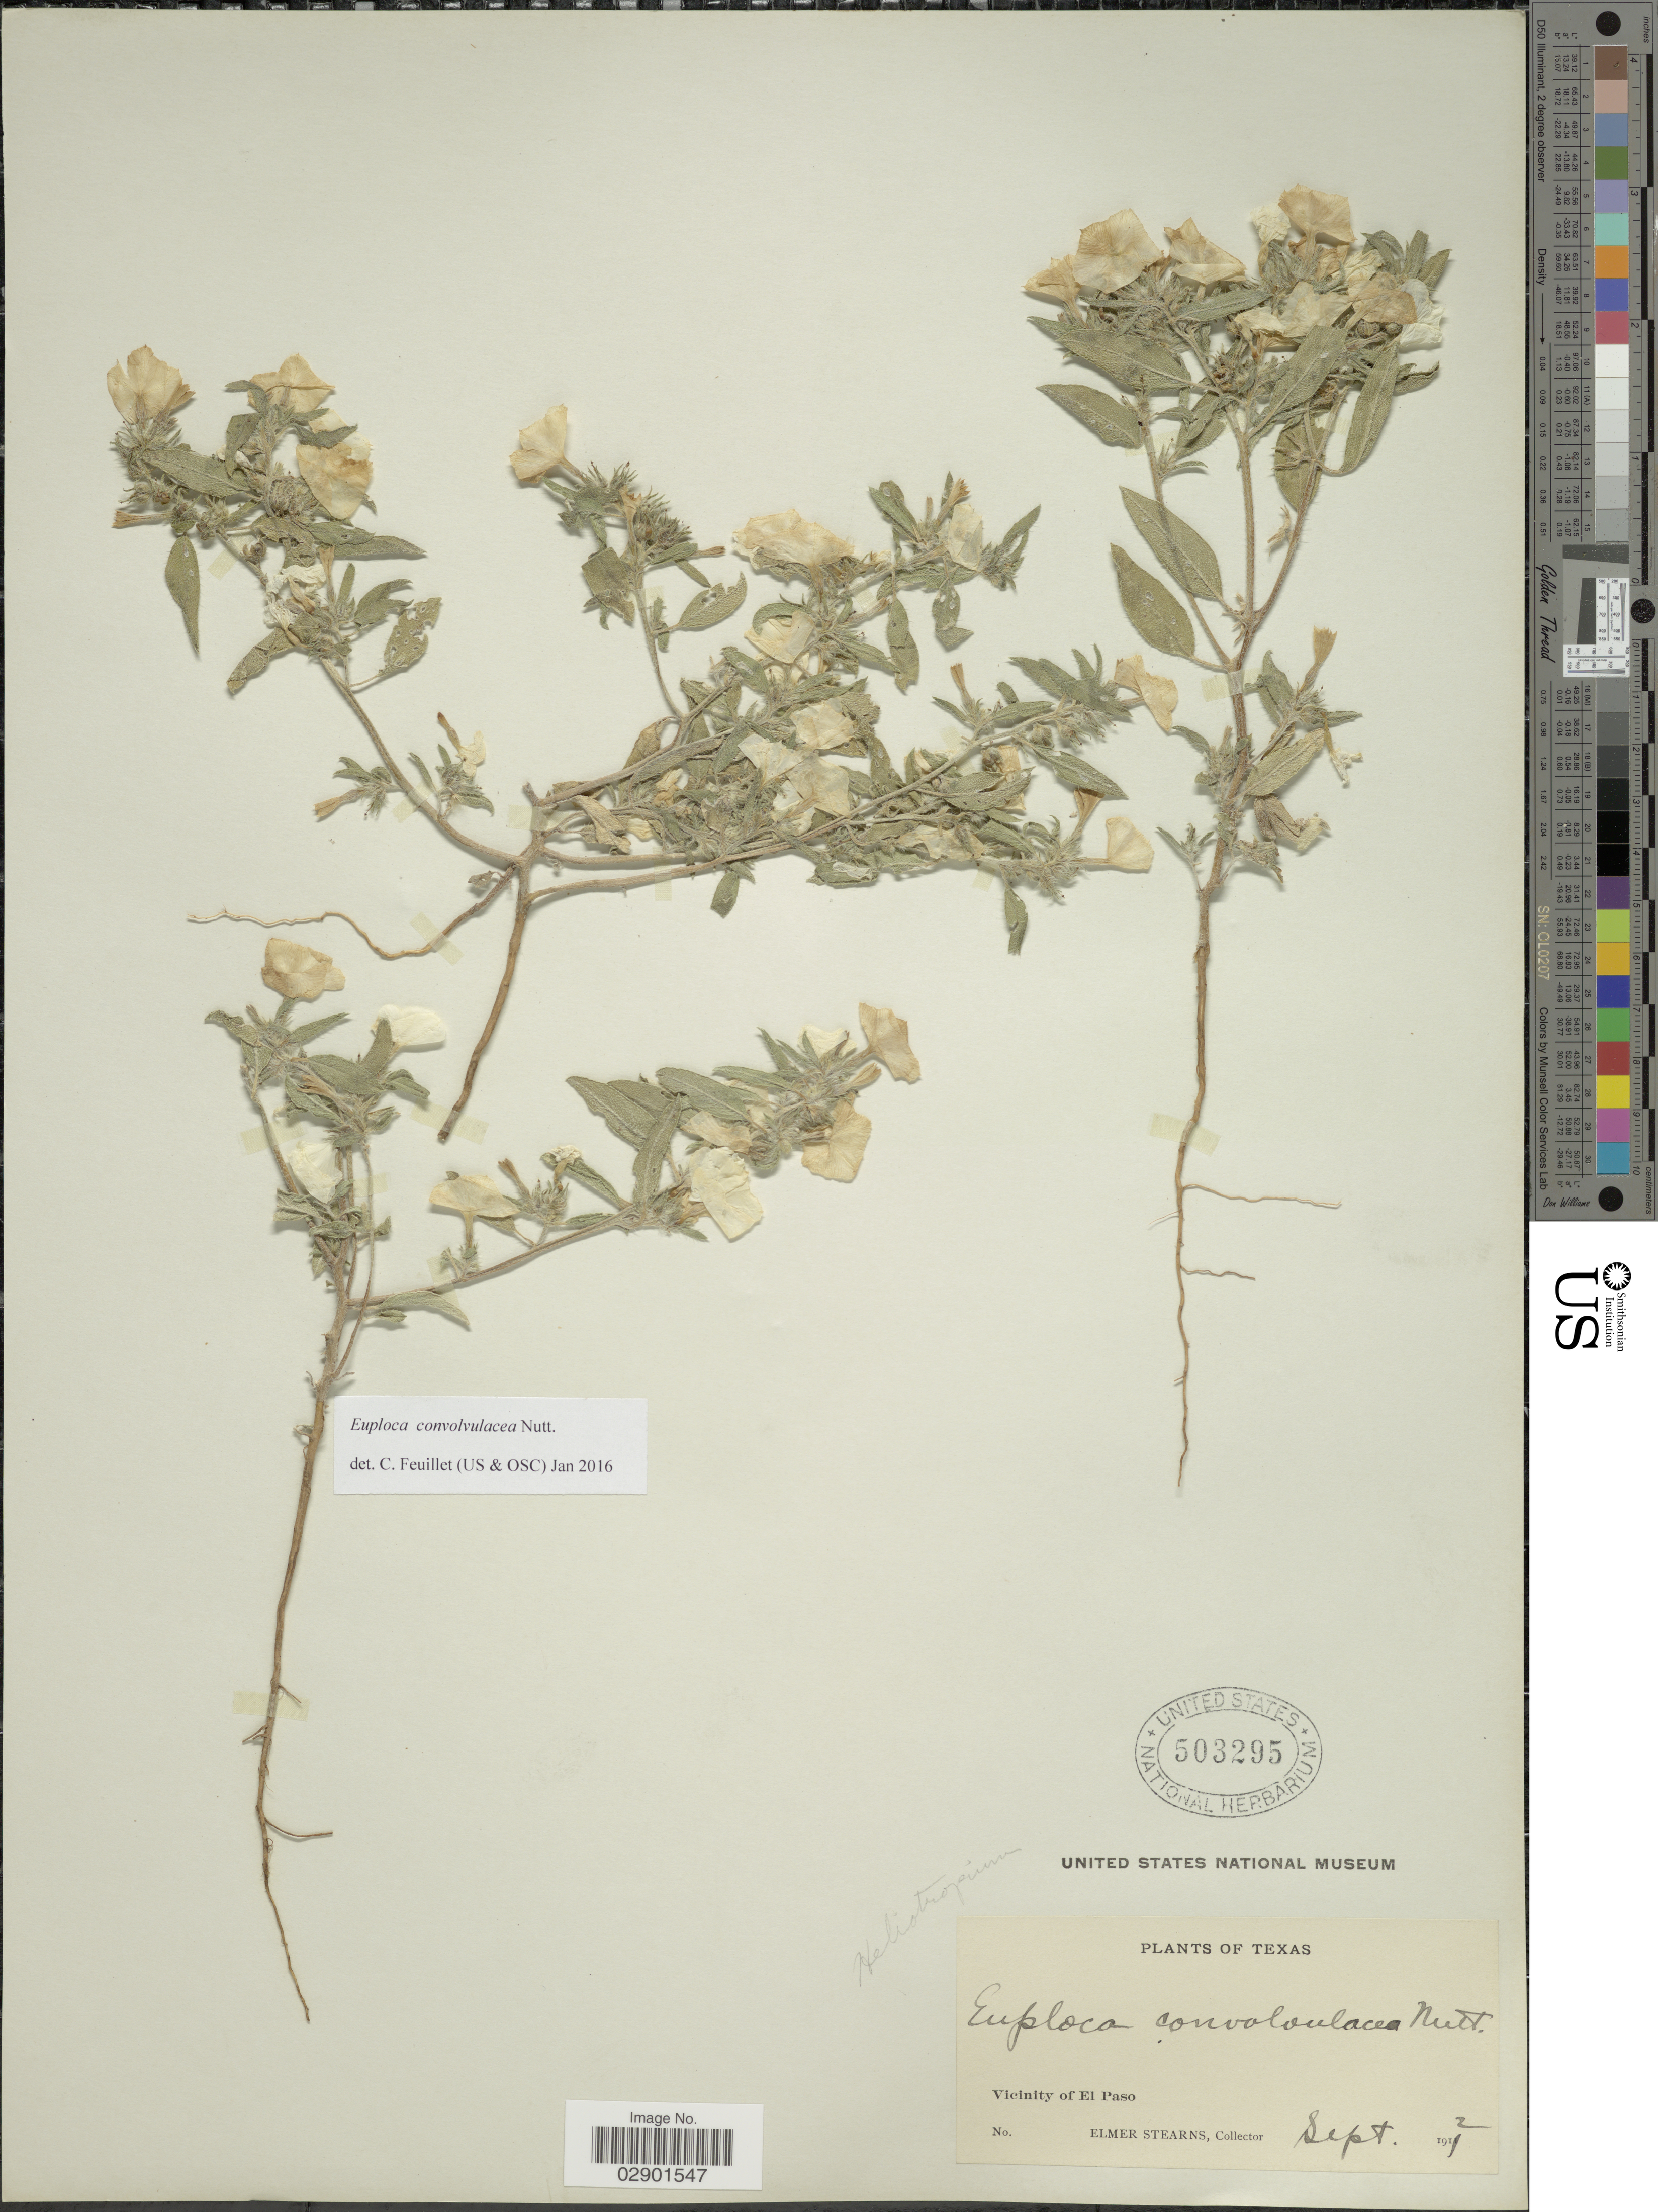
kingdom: Plantae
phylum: Tracheophyta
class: Magnoliopsida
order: Boraginales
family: Heliotropiaceae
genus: Euploca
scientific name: Euploca convolvulacea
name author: Nutt.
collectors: E. Stearns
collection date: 1912-09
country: United States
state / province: Texas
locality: Vicinity of El Paso.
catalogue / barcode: US 503295